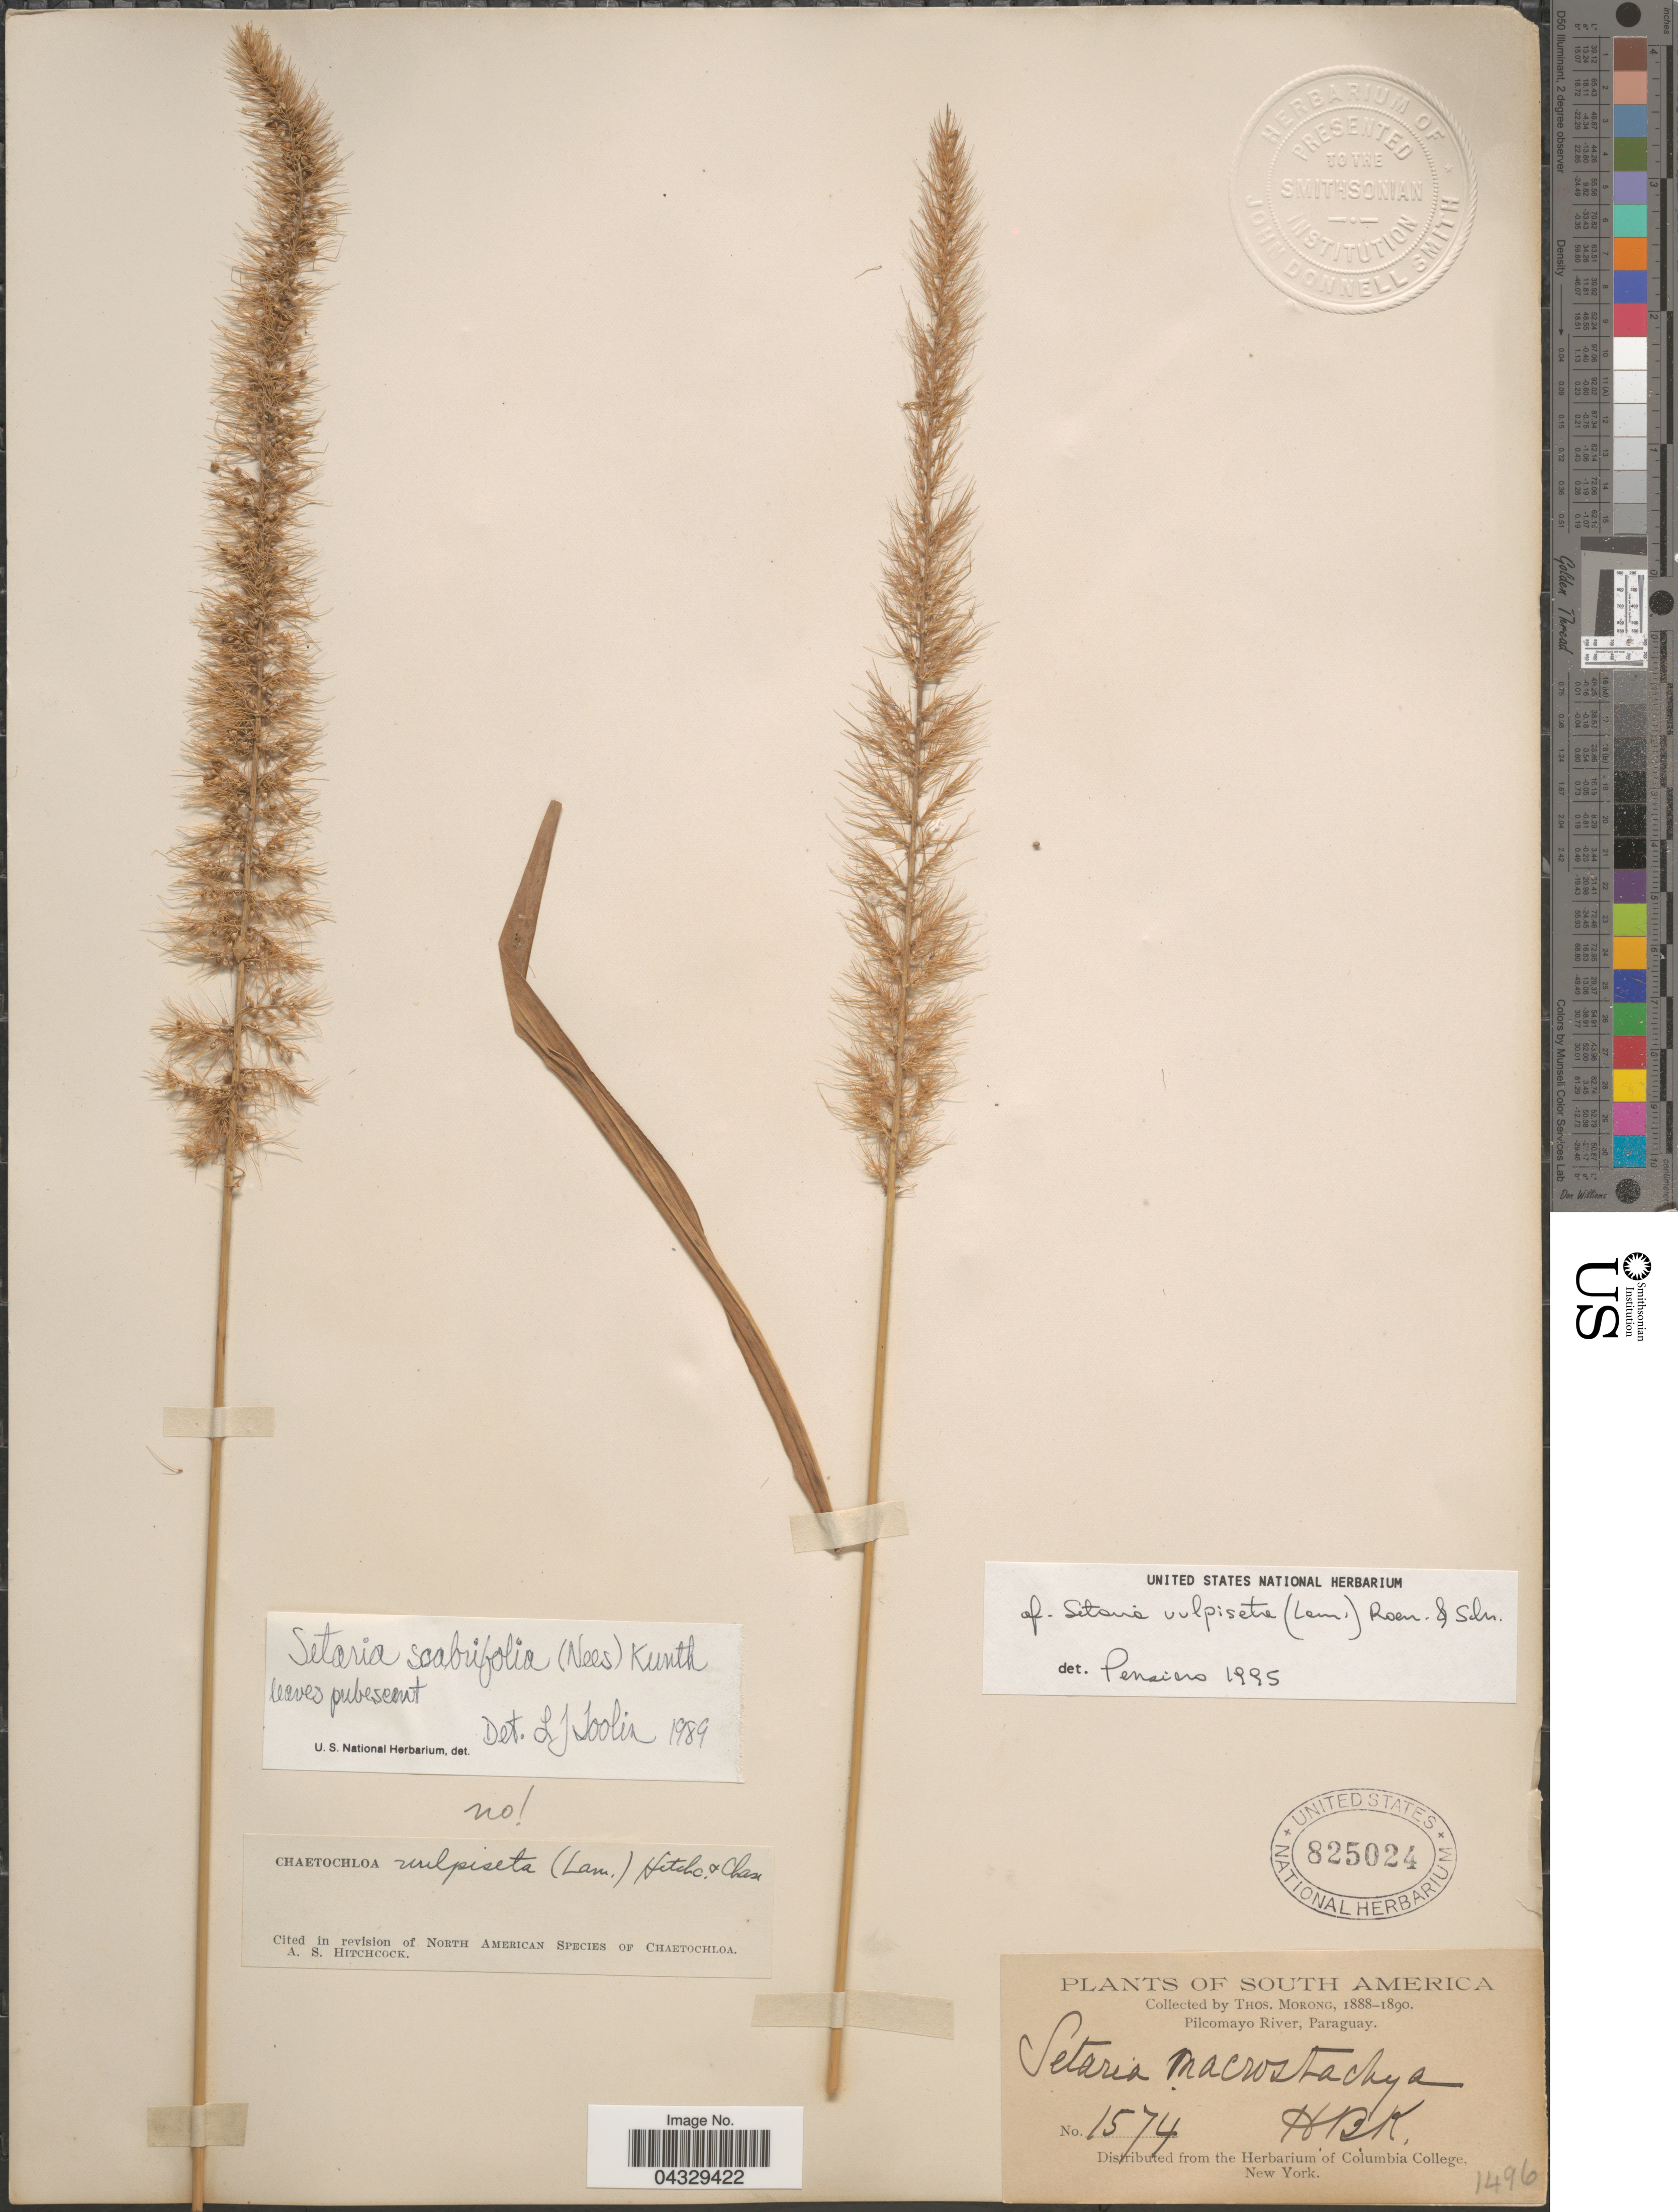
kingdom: Plantae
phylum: Tracheophyta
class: Liliopsida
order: Poales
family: Poaceae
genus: Setaria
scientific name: Setaria vulpiseta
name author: (Lam.) Roem. & Schult.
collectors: ex herb. T. Morong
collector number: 1574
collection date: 1888/1890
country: Paraguay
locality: Pilcomayo River.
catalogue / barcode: US 825024